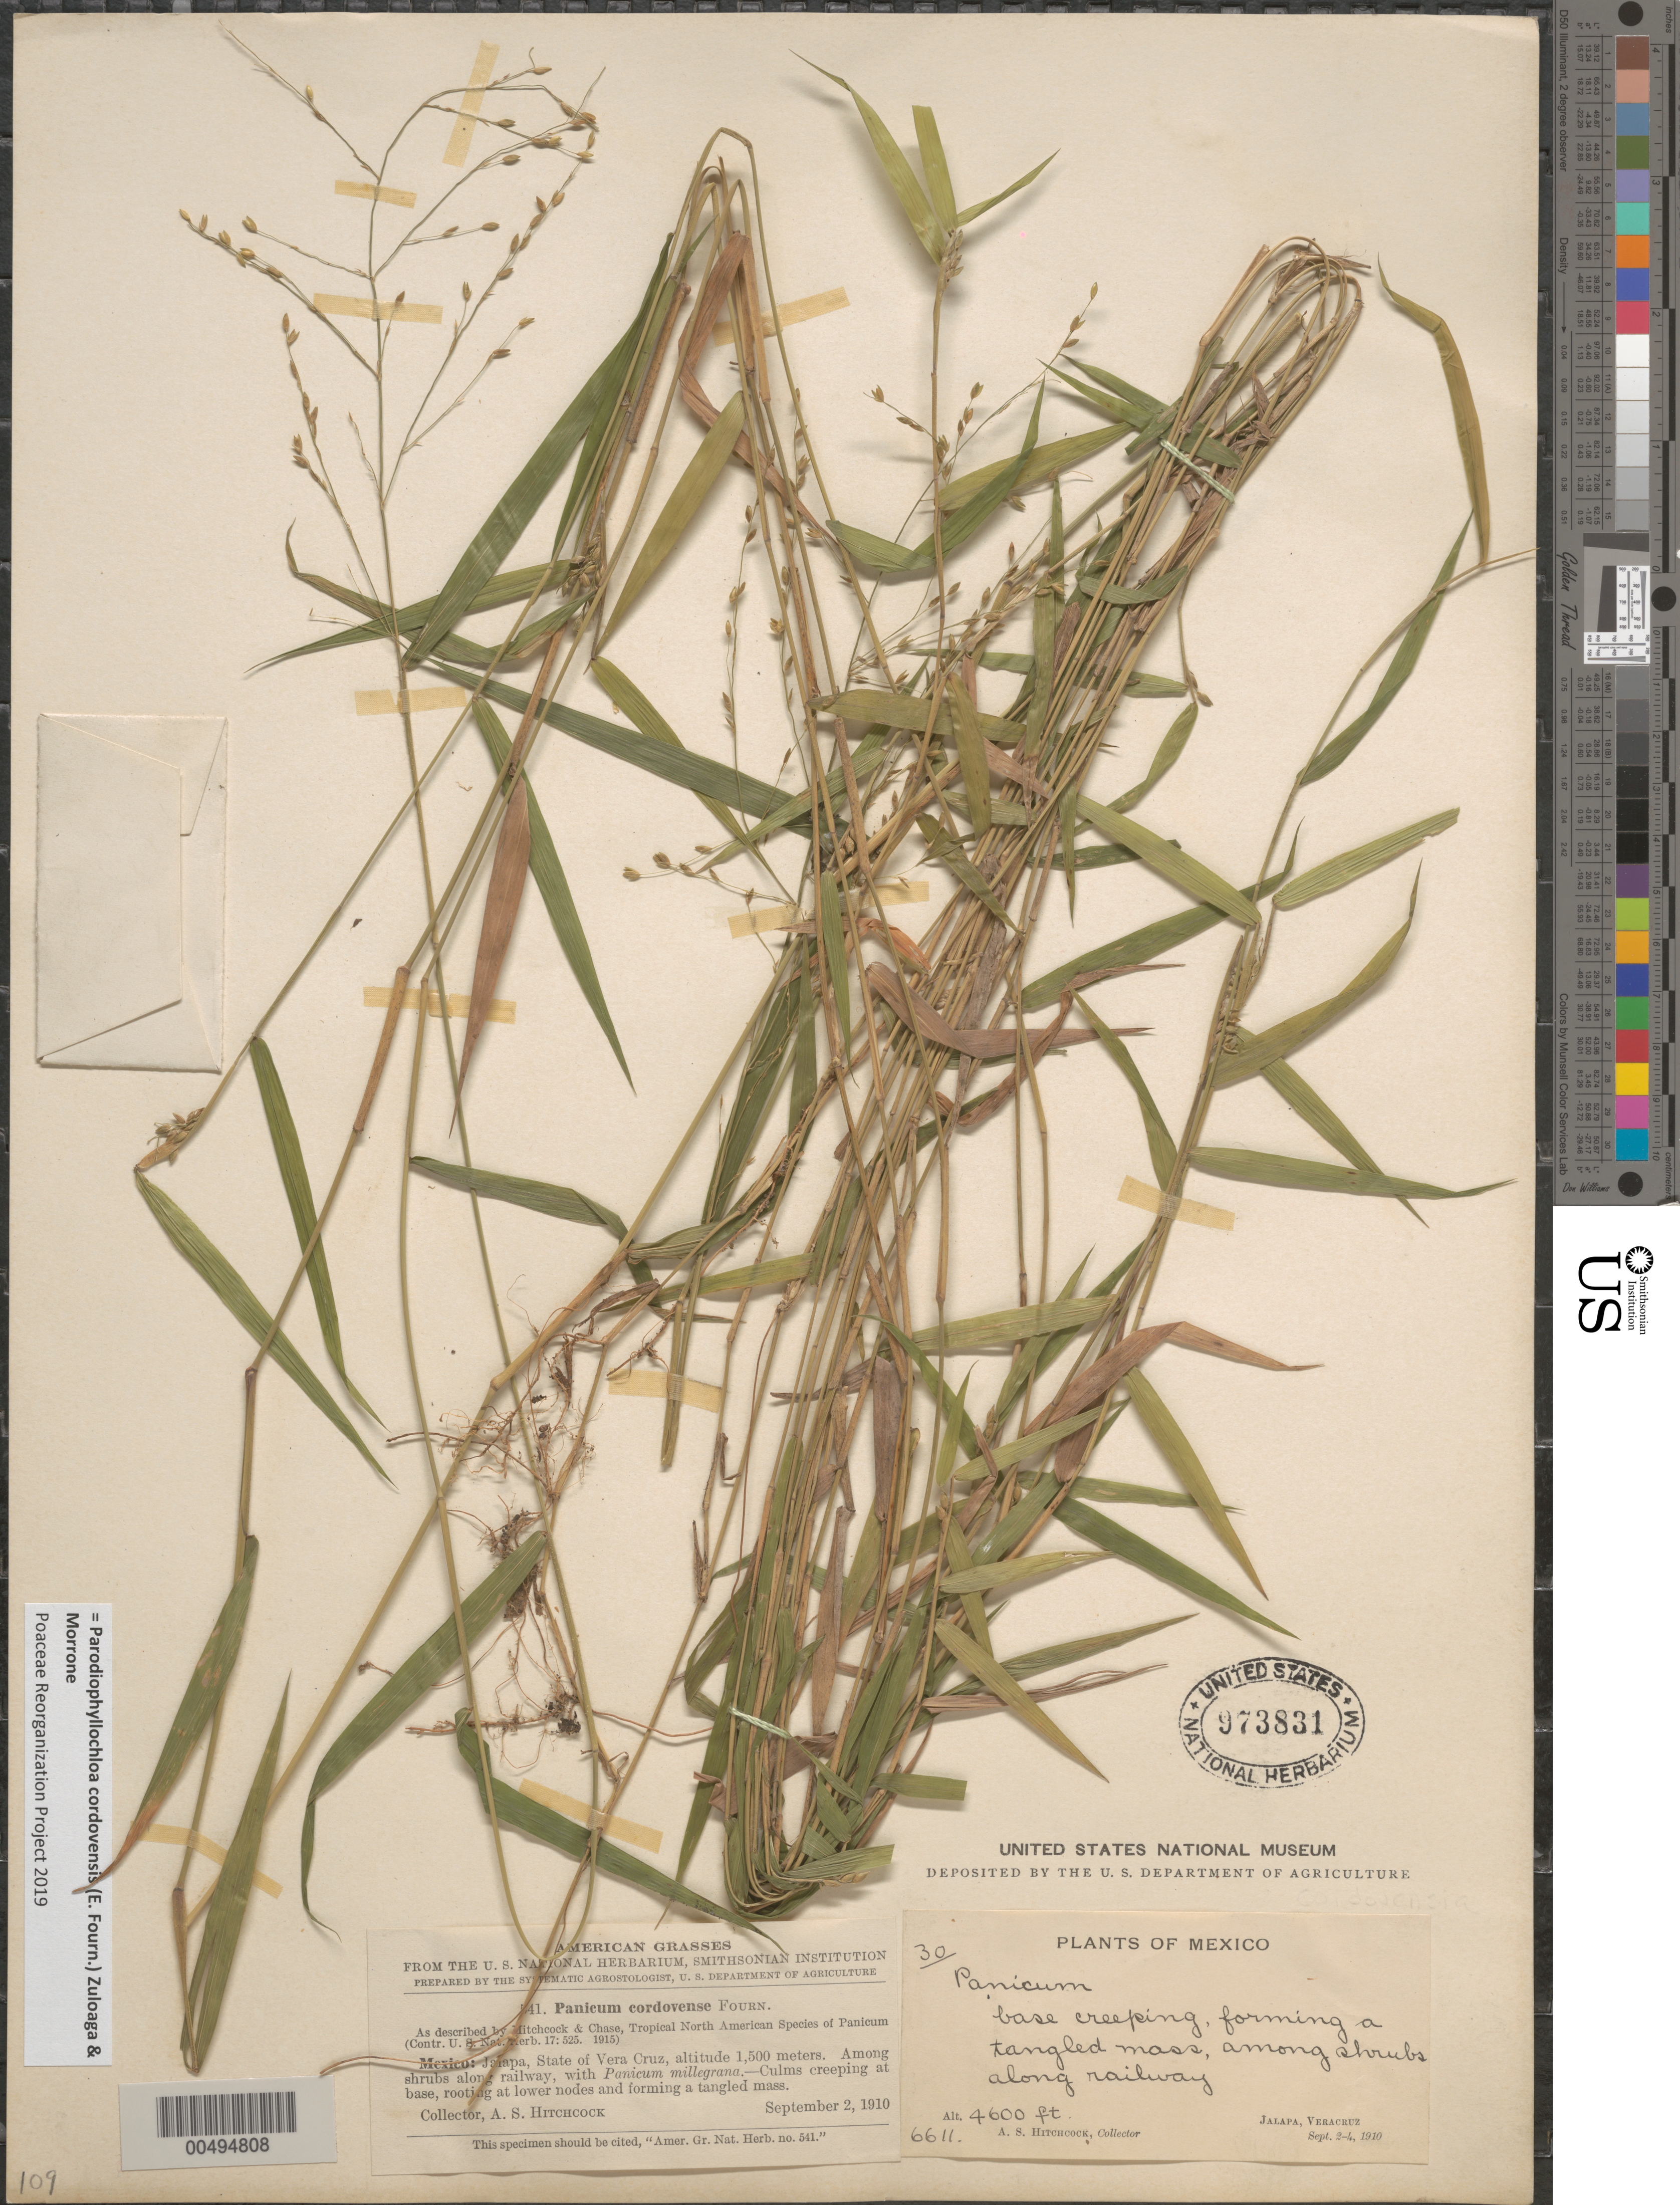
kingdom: Plantae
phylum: Tracheophyta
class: Liliopsida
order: Poales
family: Poaceae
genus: Parodiophyllochloa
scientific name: Parodiophyllochloa cordovensis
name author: (E. Fourn.) Zuloaga & Morrone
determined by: Poaceae Reorganization Project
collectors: A. S. Hitchcock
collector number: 6611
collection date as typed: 2 Sep 1910 to 4 Sep 1910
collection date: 1910-09-02/1910-09-04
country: Mexico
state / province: Veracruz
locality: Jalapa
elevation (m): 1402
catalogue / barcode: US 973831